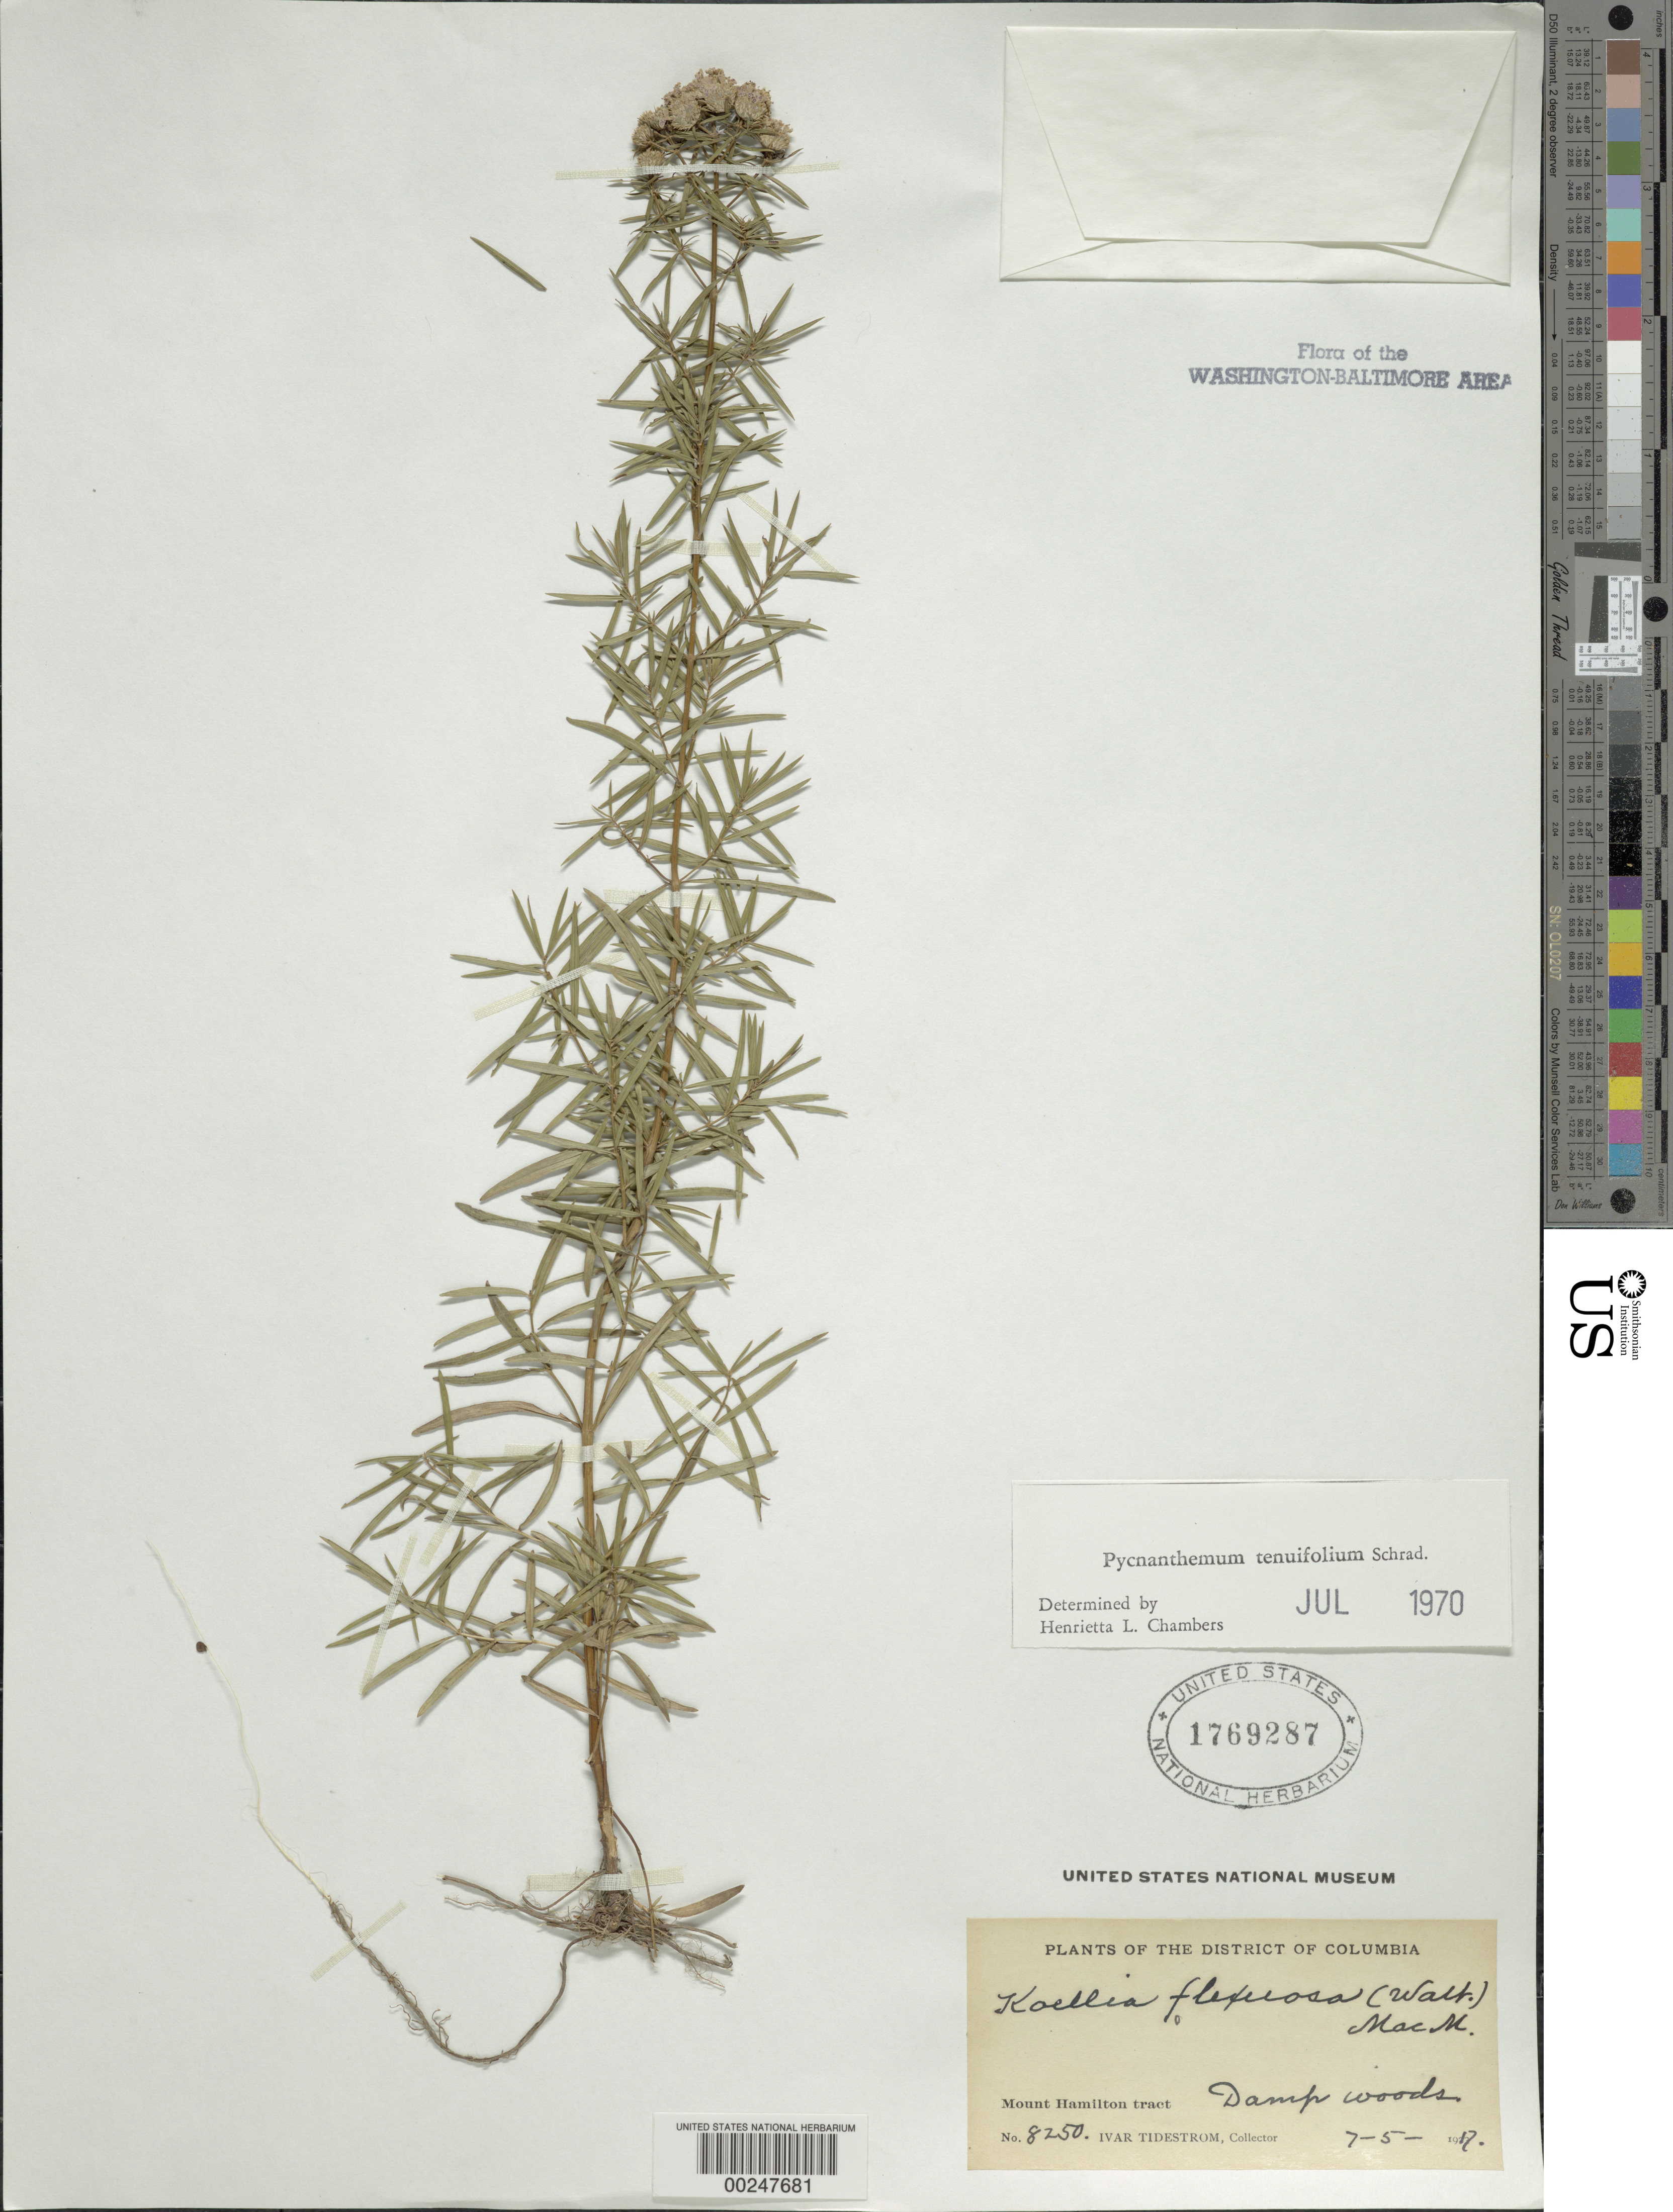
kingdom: Plantae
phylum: Tracheophyta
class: Magnoliopsida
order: Lamiales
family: Lamiaceae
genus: Pycnanthemum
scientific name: Pycnanthemum tenuifolium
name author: Schrad.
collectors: I. F. Tidestrom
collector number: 8250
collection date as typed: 07 May 1917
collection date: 1917-05-07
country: United States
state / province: District of Columbia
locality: Mt Hamilton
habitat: Damp woods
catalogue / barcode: US 1769287